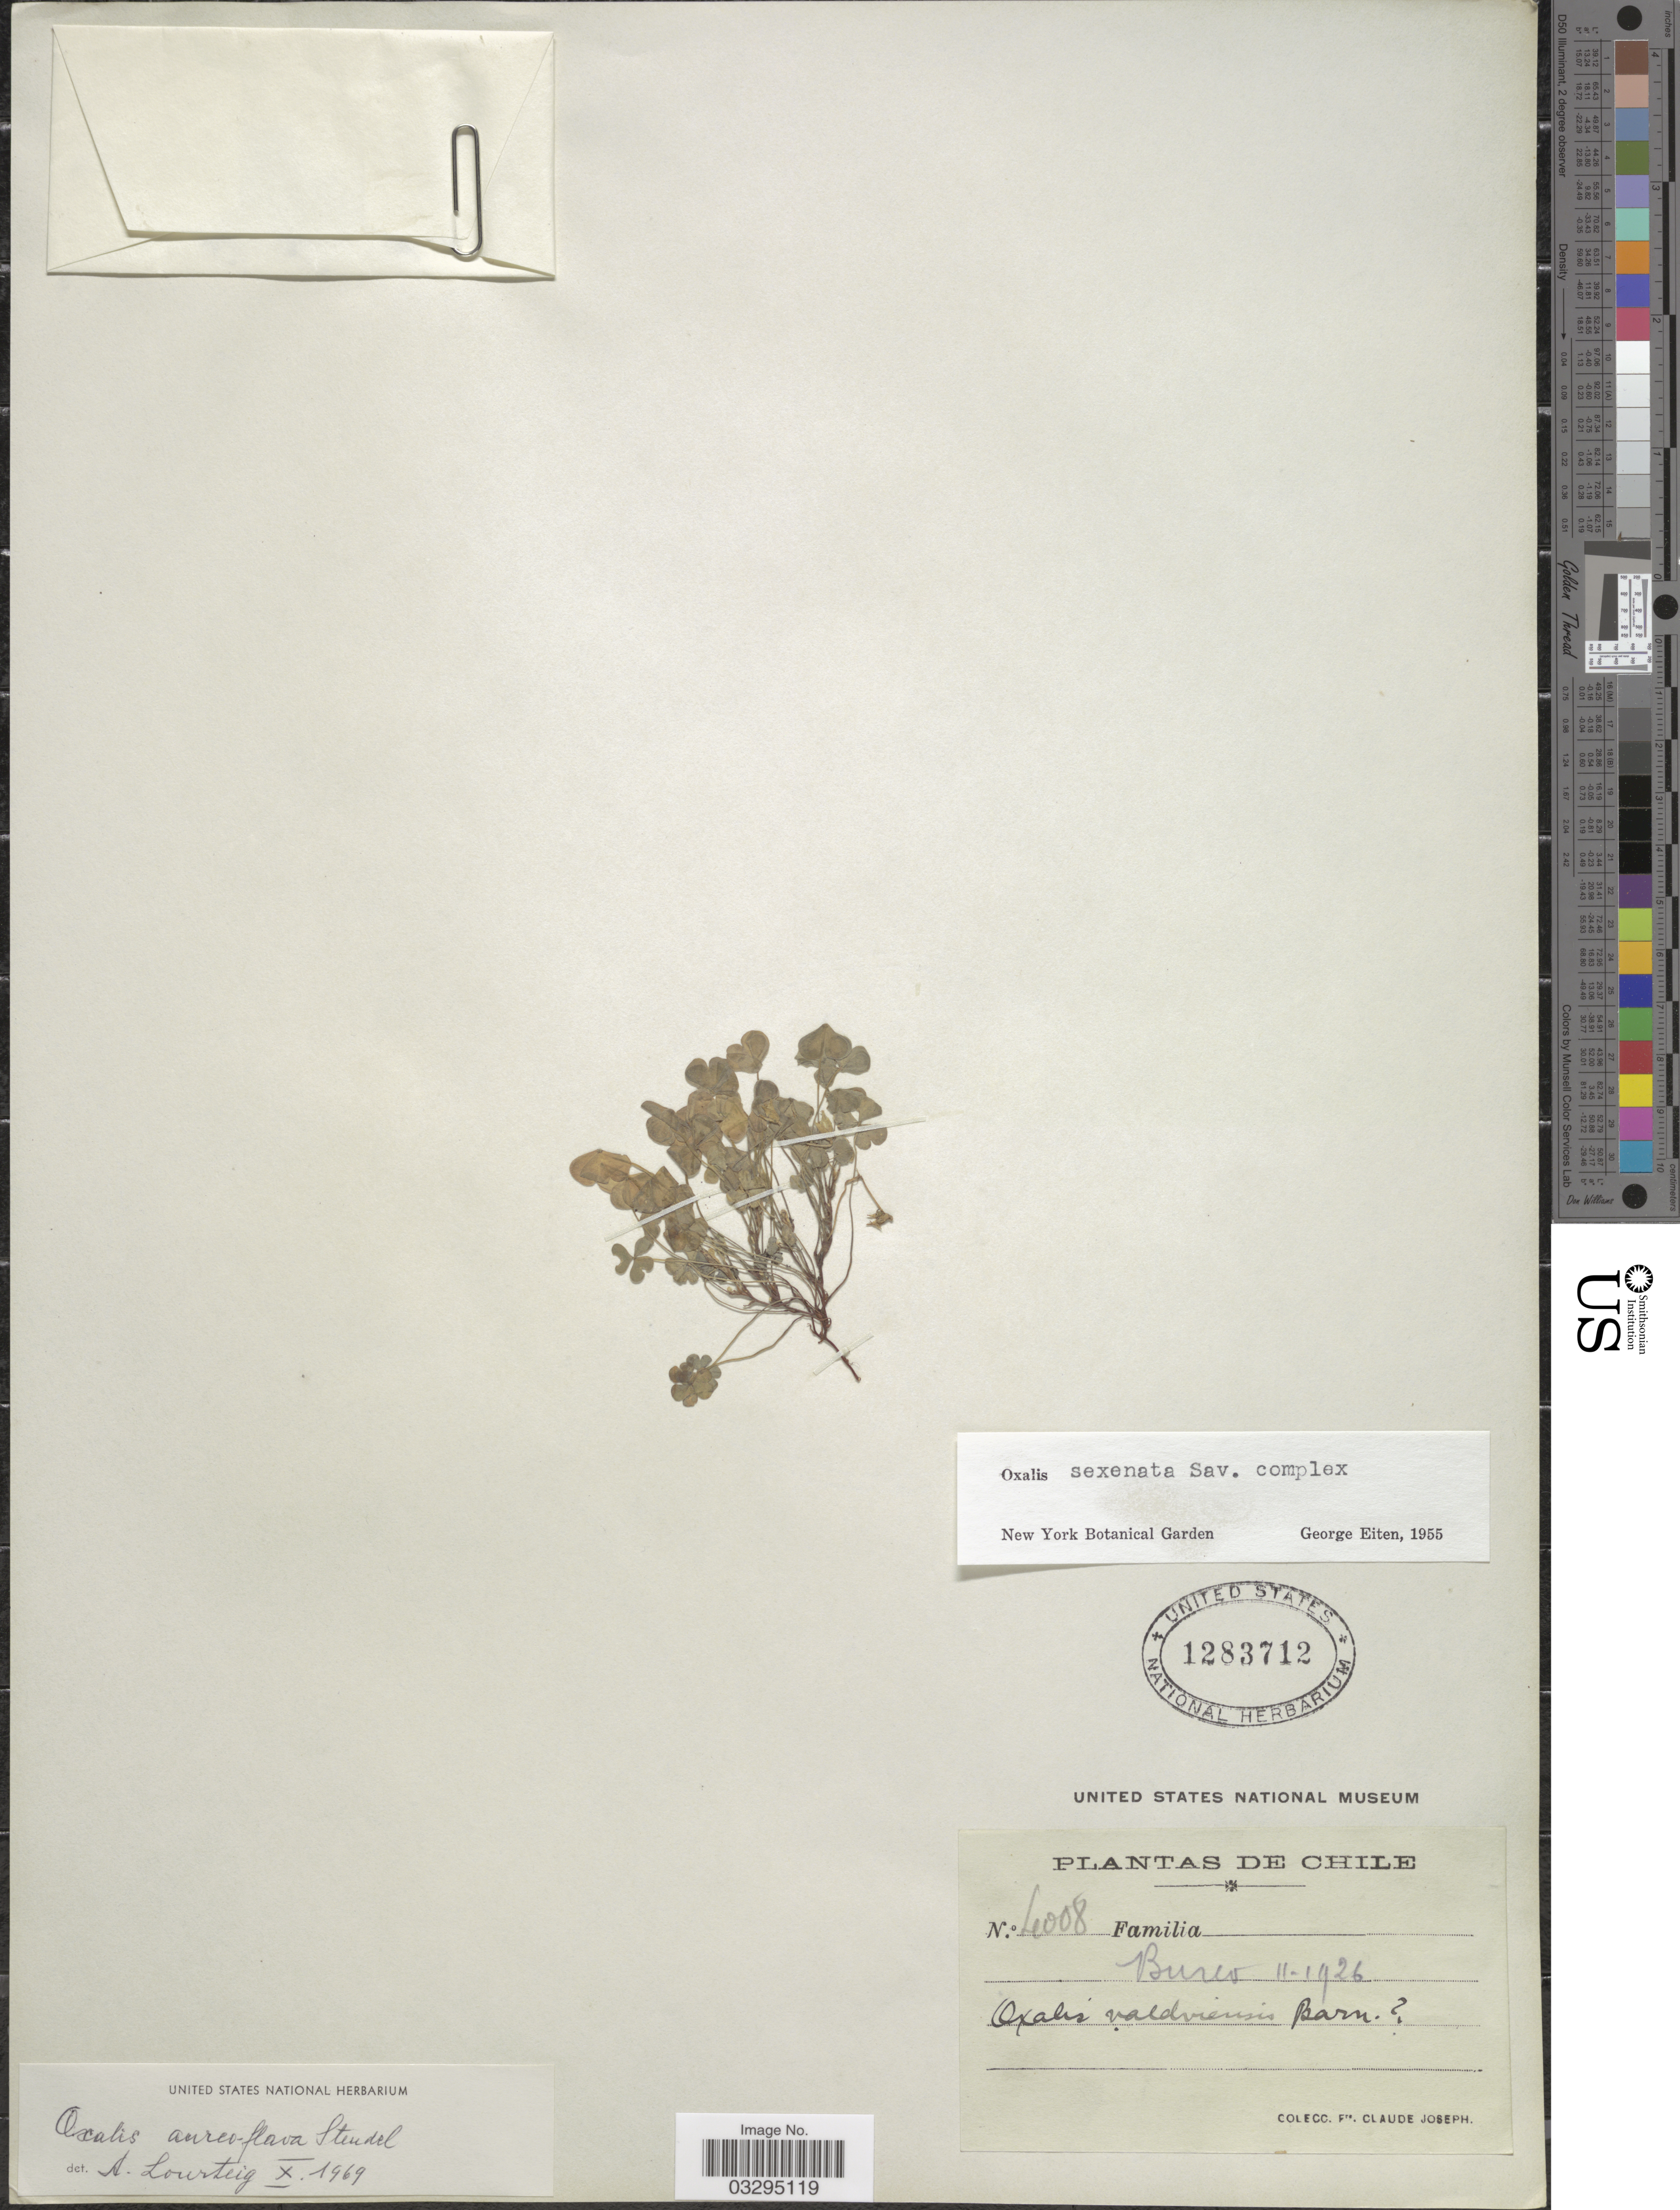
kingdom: Plantae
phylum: Tracheophyta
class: Magnoliopsida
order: Oxalidales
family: Oxalidaceae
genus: Oxalis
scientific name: Oxalis aureoflava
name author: Steud.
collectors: Bro. Claude-Joseph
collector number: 4008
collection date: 1926-11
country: Chile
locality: Bureo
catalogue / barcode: US 1283712